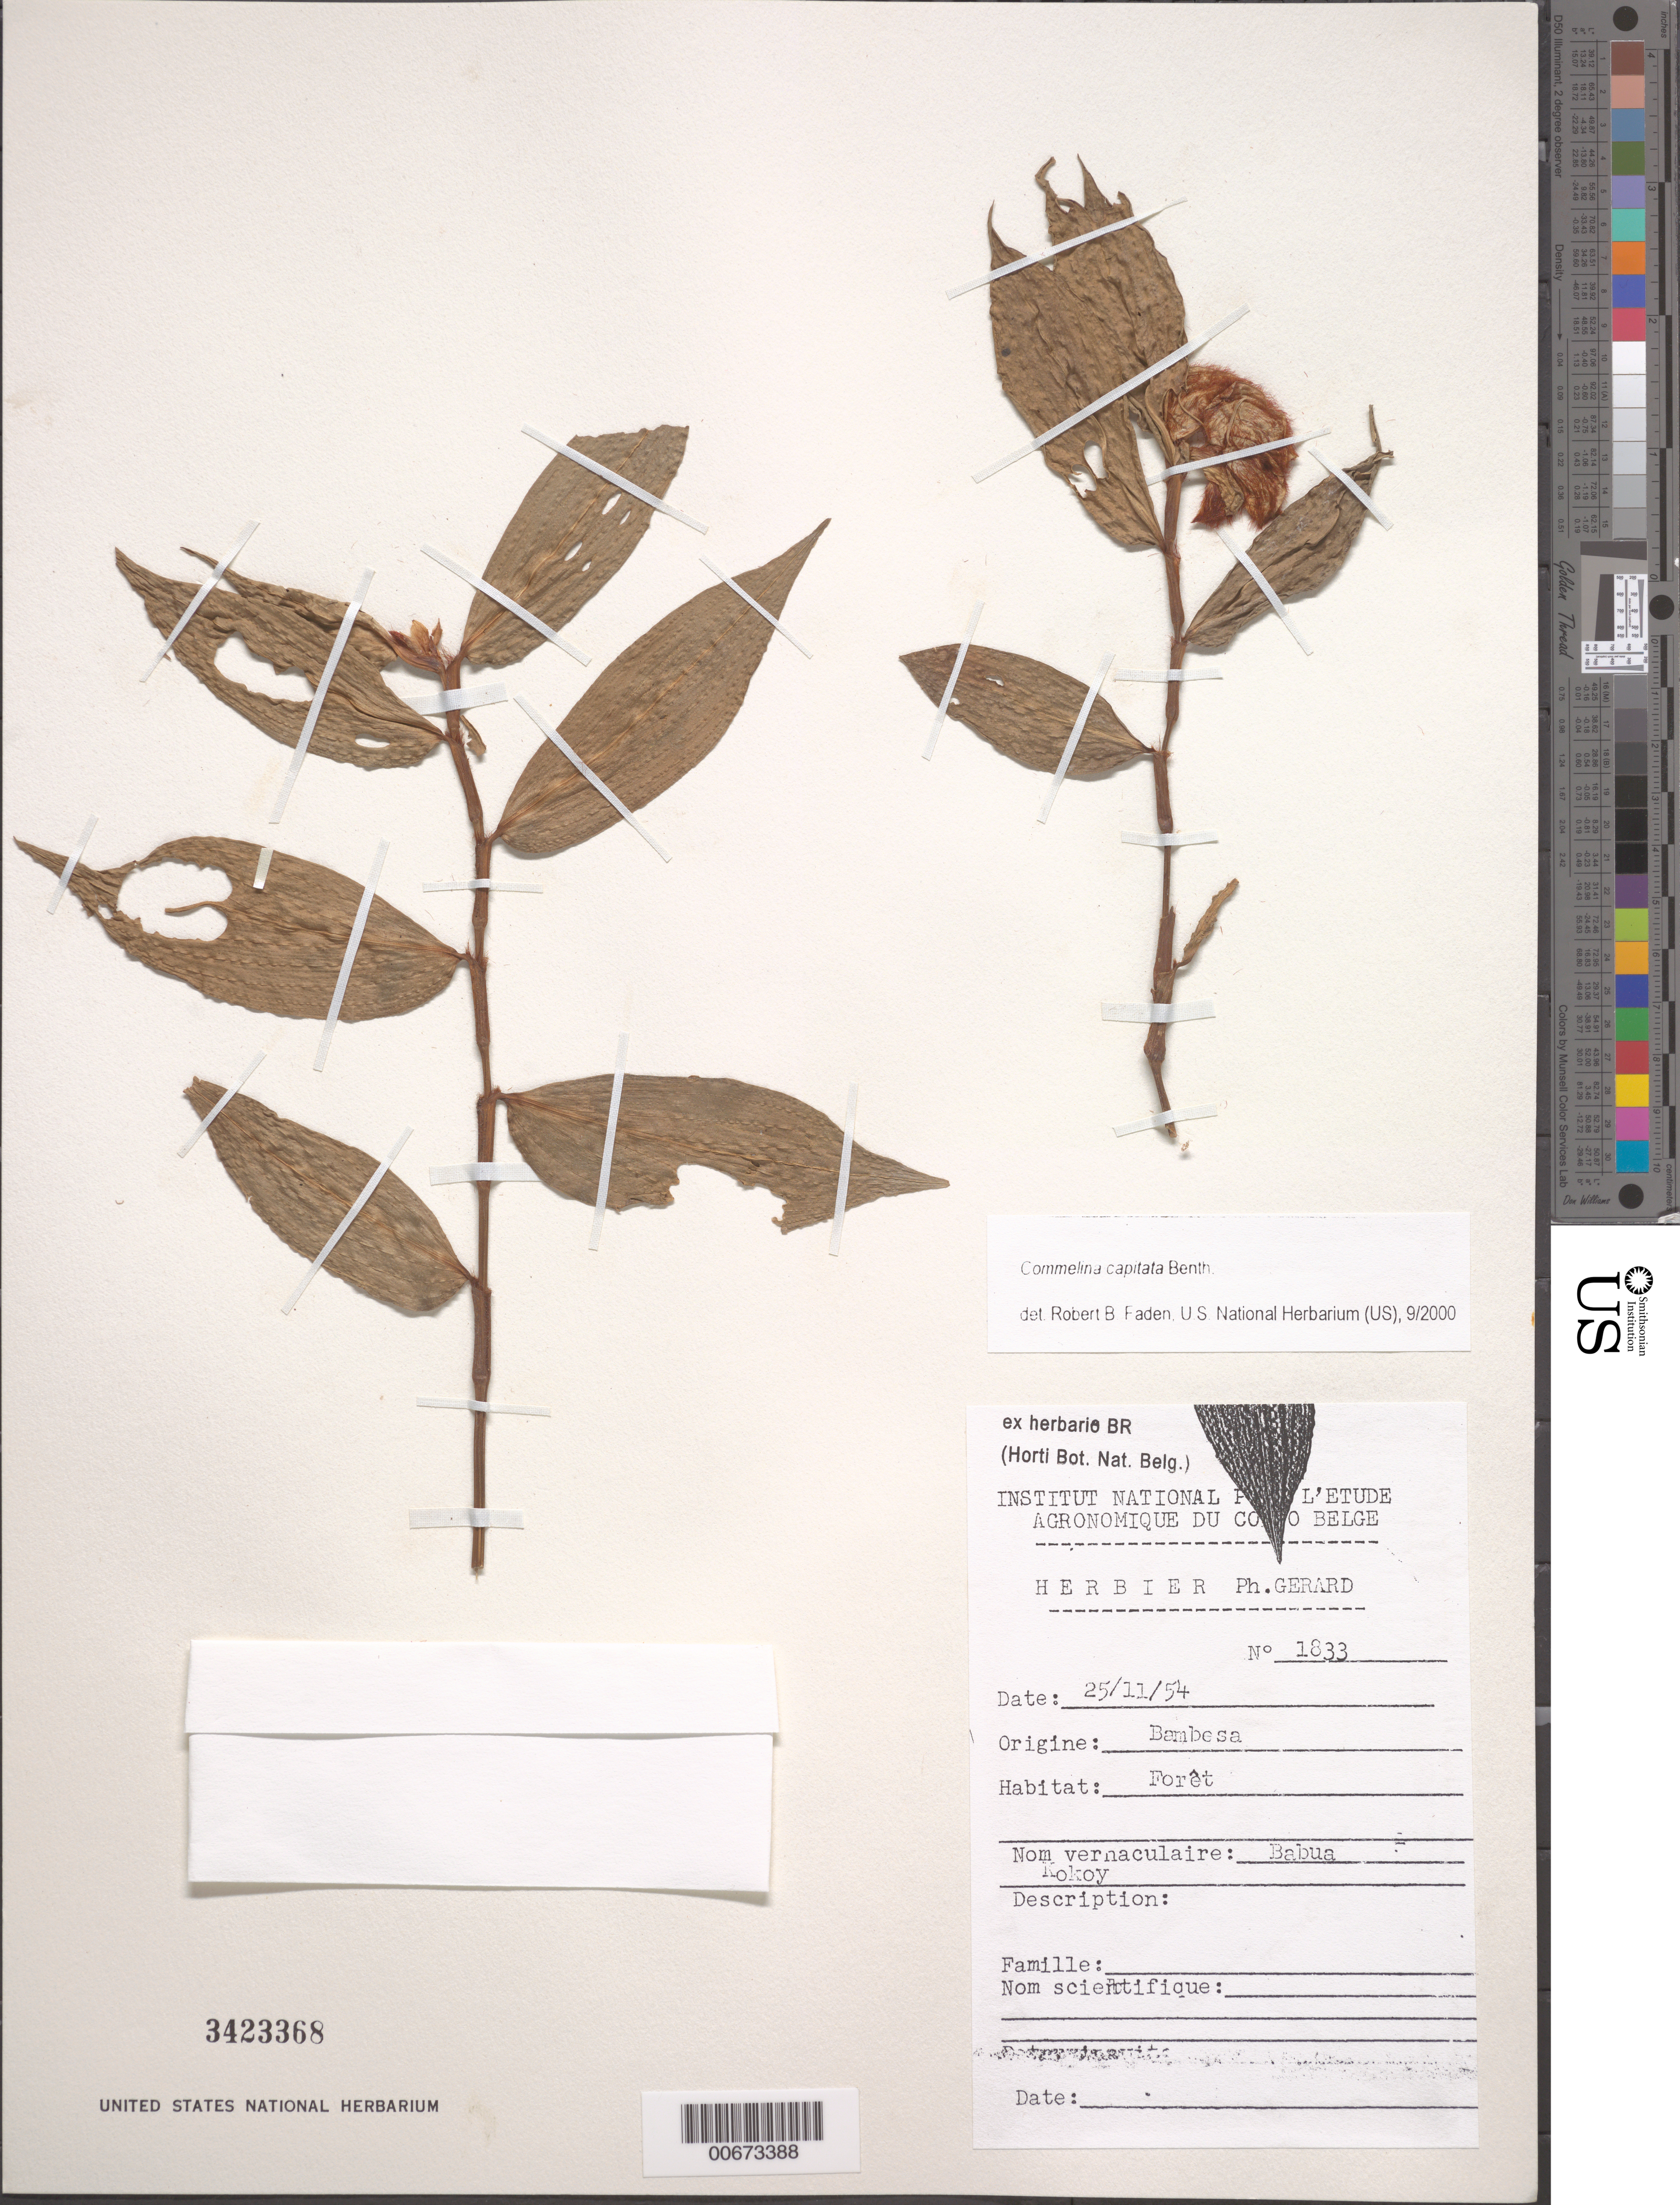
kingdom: Plantae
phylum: Tracheophyta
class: Liliopsida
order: Commelinales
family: Commelinaceae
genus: Commelina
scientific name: Commelina capitata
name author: Benth.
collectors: P. Gerard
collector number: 1833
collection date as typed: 25 Nov 1954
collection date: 1954-11-25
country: Congo, Democratic Republic of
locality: Bambesa.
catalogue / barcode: US 3423368